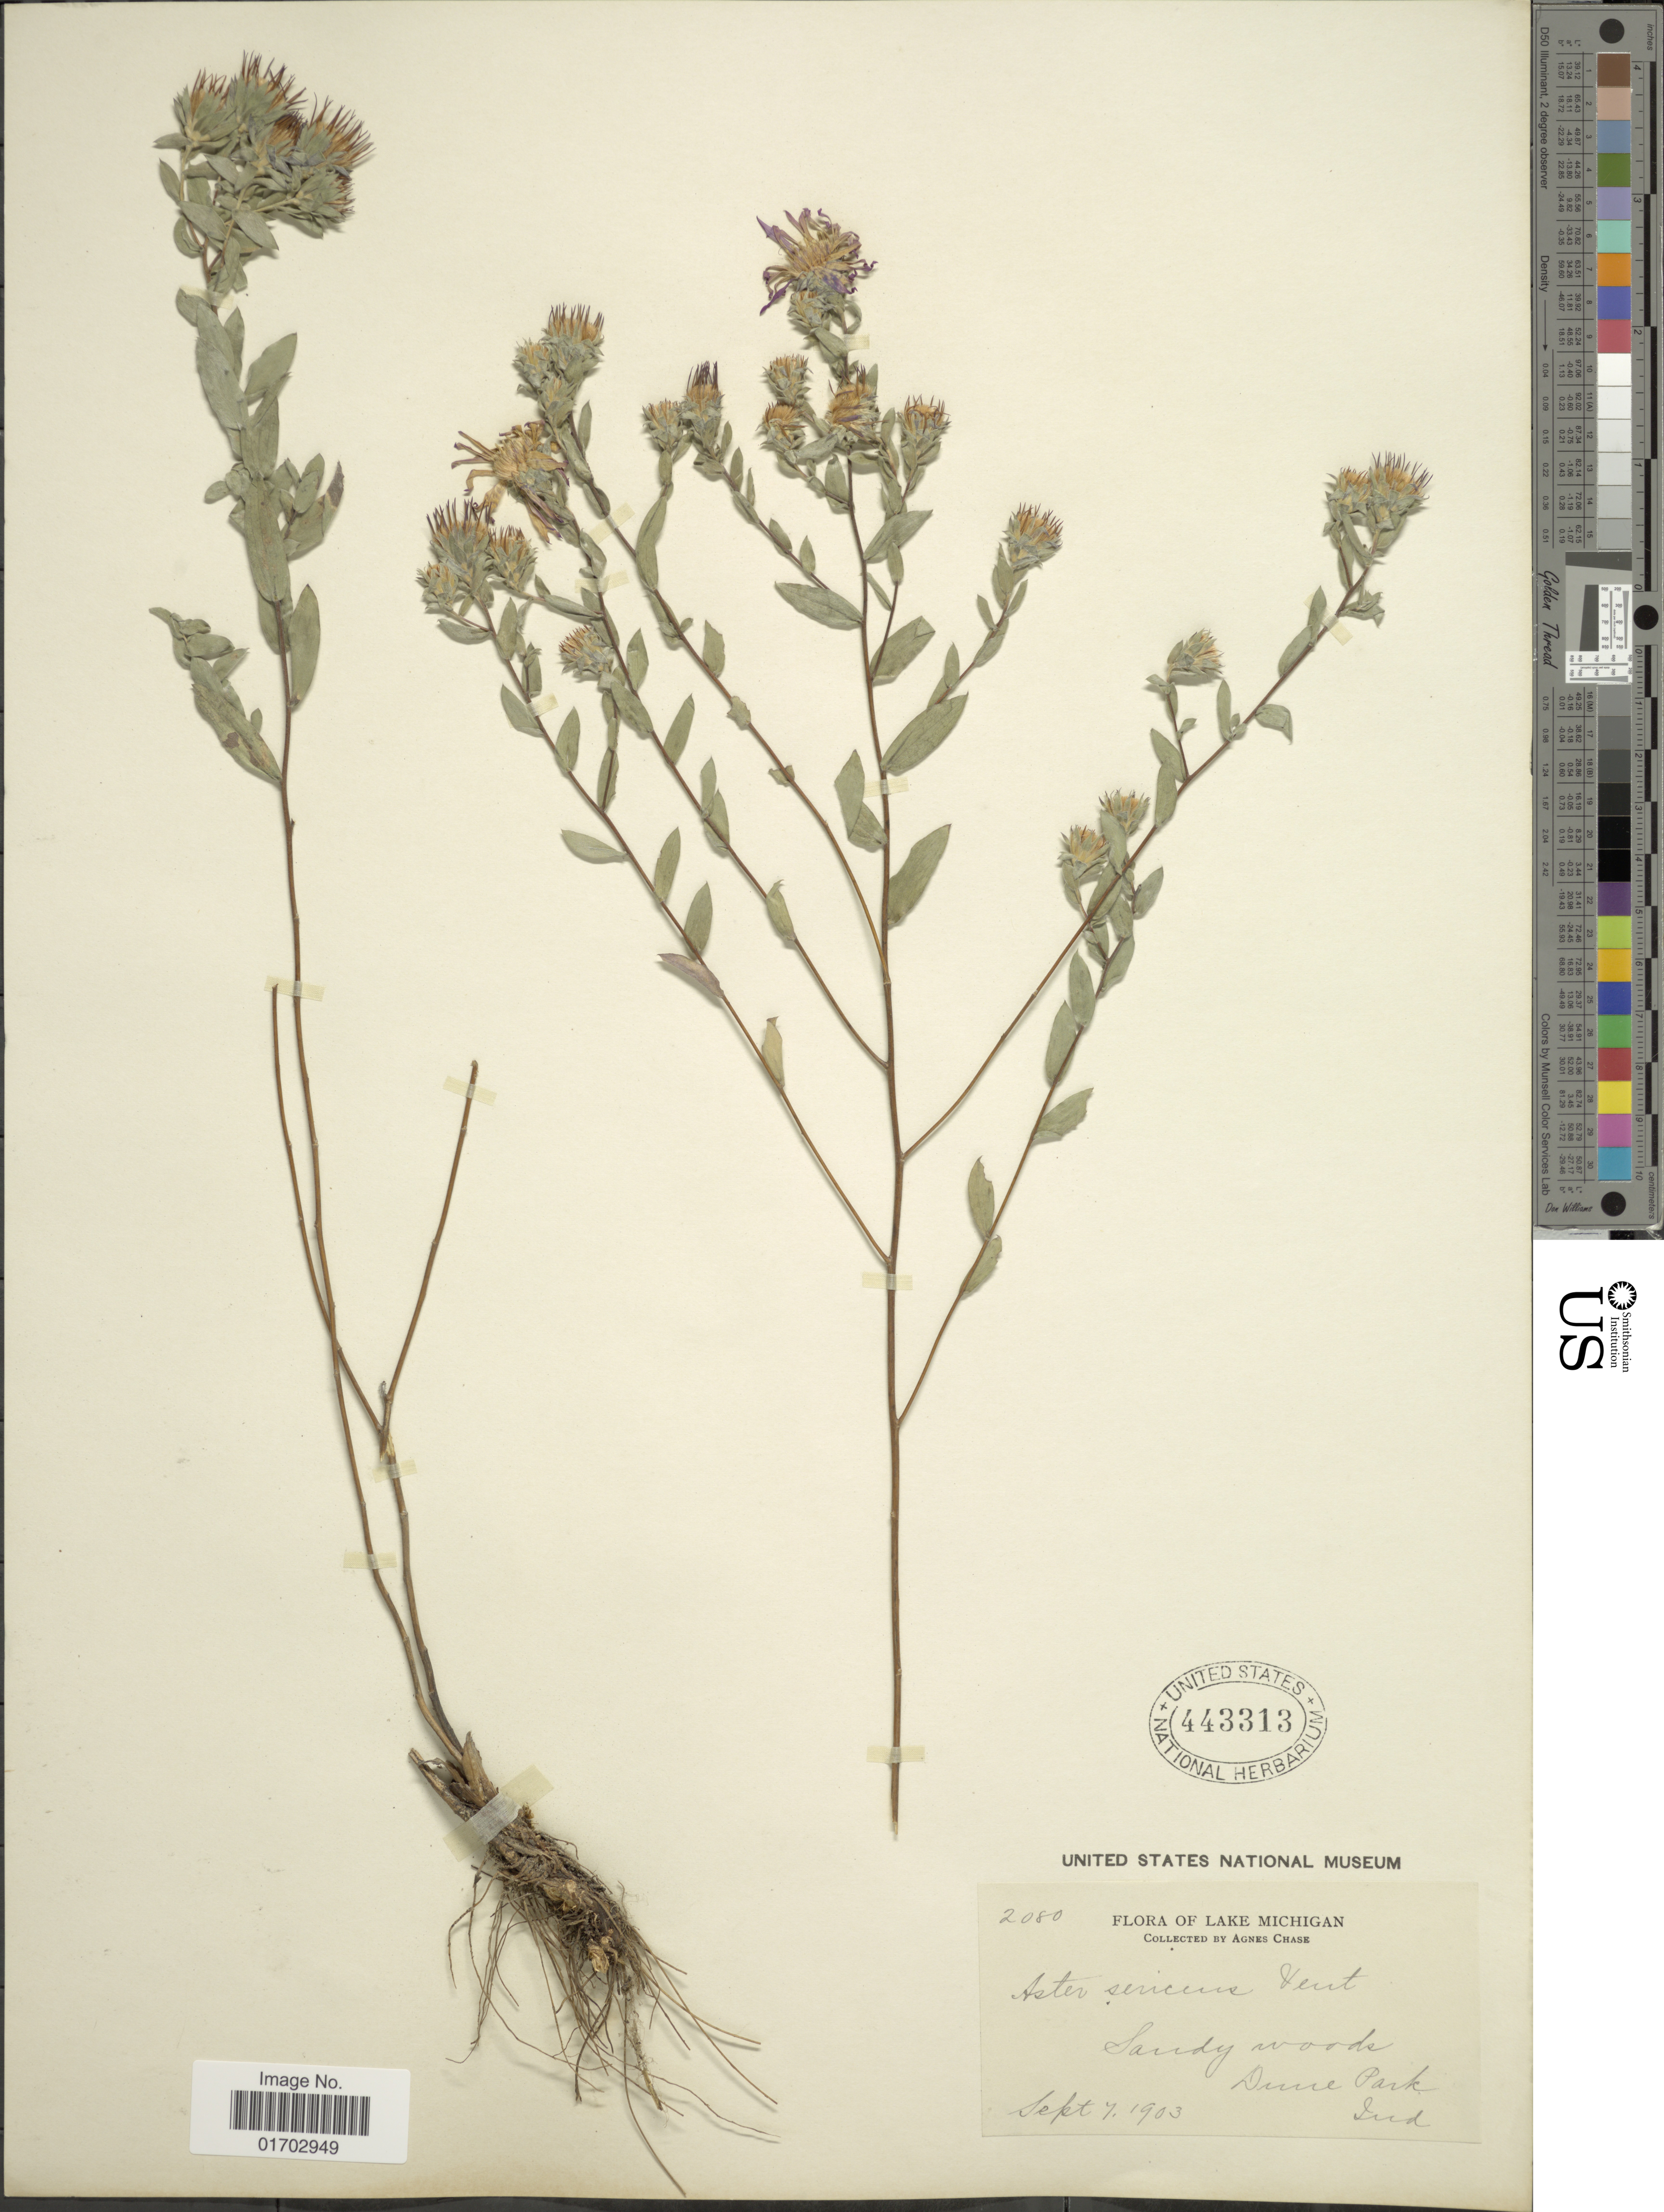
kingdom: Plantae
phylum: Tracheophyta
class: Magnoliopsida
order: Asterales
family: Asteraceae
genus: Symphyotrichum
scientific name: Symphyotrichum sericeum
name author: (Vent.) G.L. Nesom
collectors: A. Chase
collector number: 2080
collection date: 1903-09-07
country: United States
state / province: Michigan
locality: Lake Michigan, Dune Park, Tud.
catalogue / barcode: US 443313